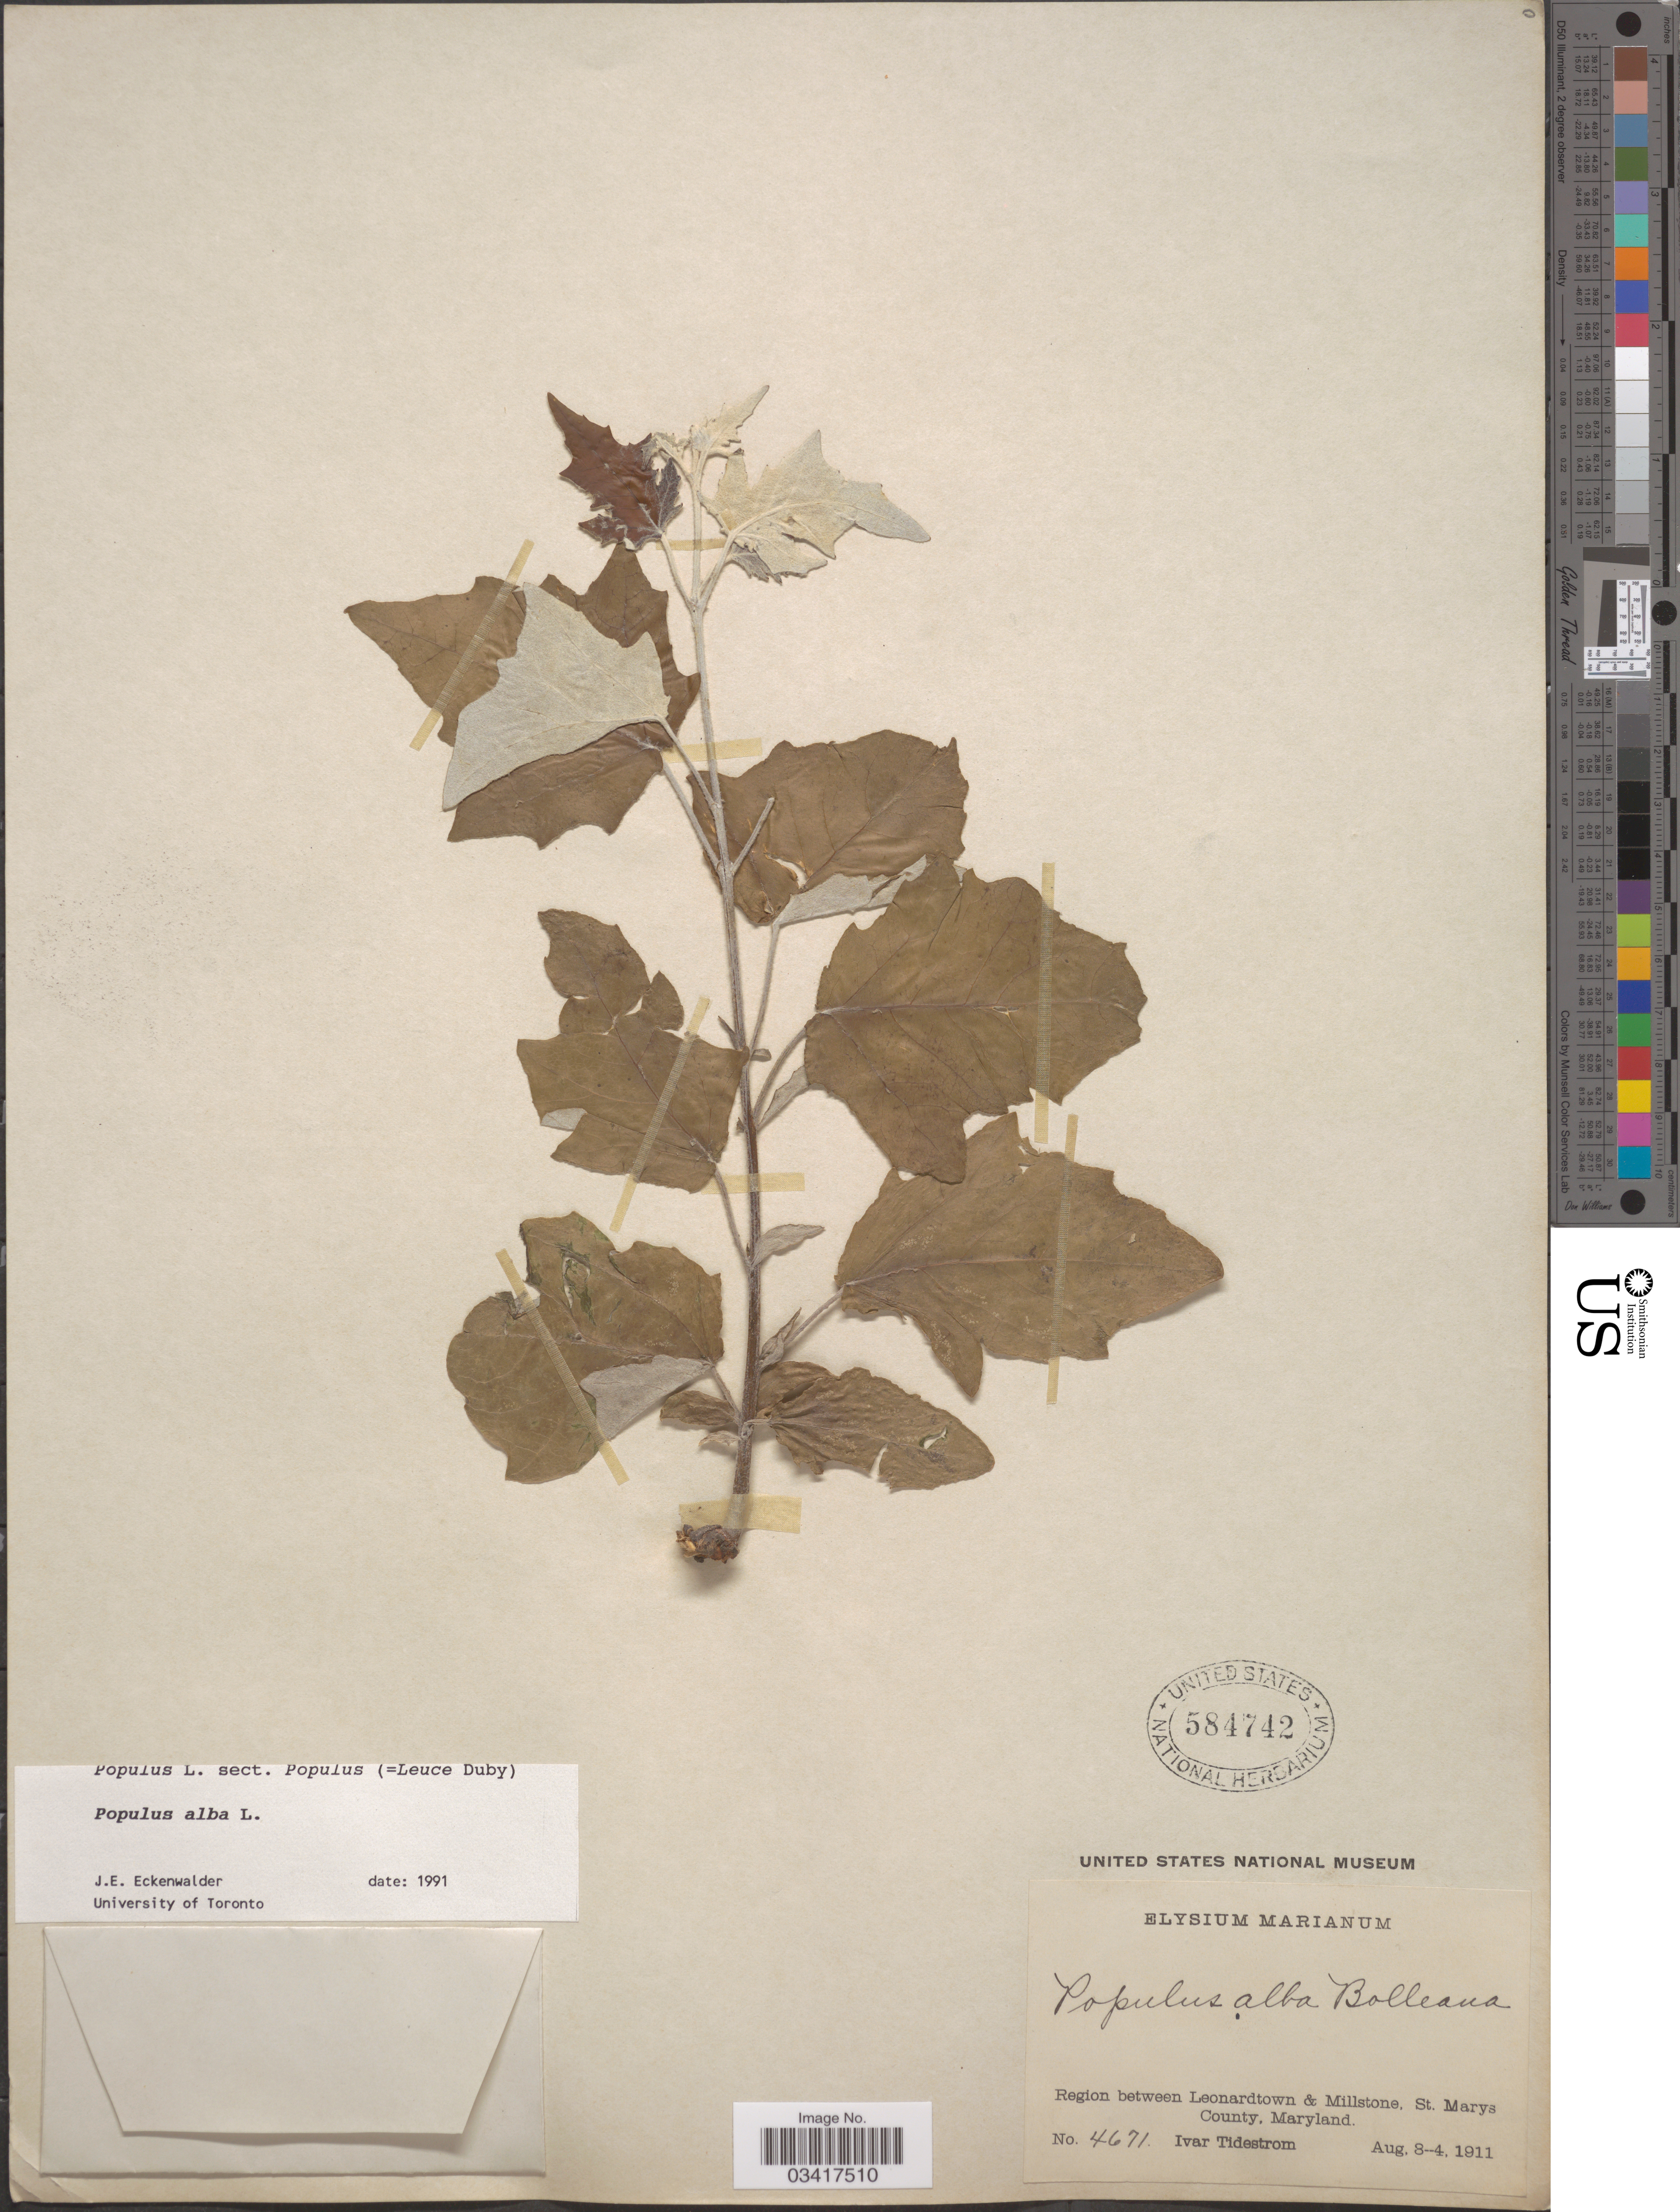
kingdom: Plantae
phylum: Tracheophyta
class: Magnoliopsida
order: Malpighiales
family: Salicaceae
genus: Populus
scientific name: Populus alba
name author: L.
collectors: I. F. Tidestrom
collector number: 4671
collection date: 1911-08-04/1911-08-08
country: United States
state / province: Maryland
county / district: St. Mary's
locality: Region between Leonardtown & Millstone, St. Marys County.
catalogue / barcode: US 584742